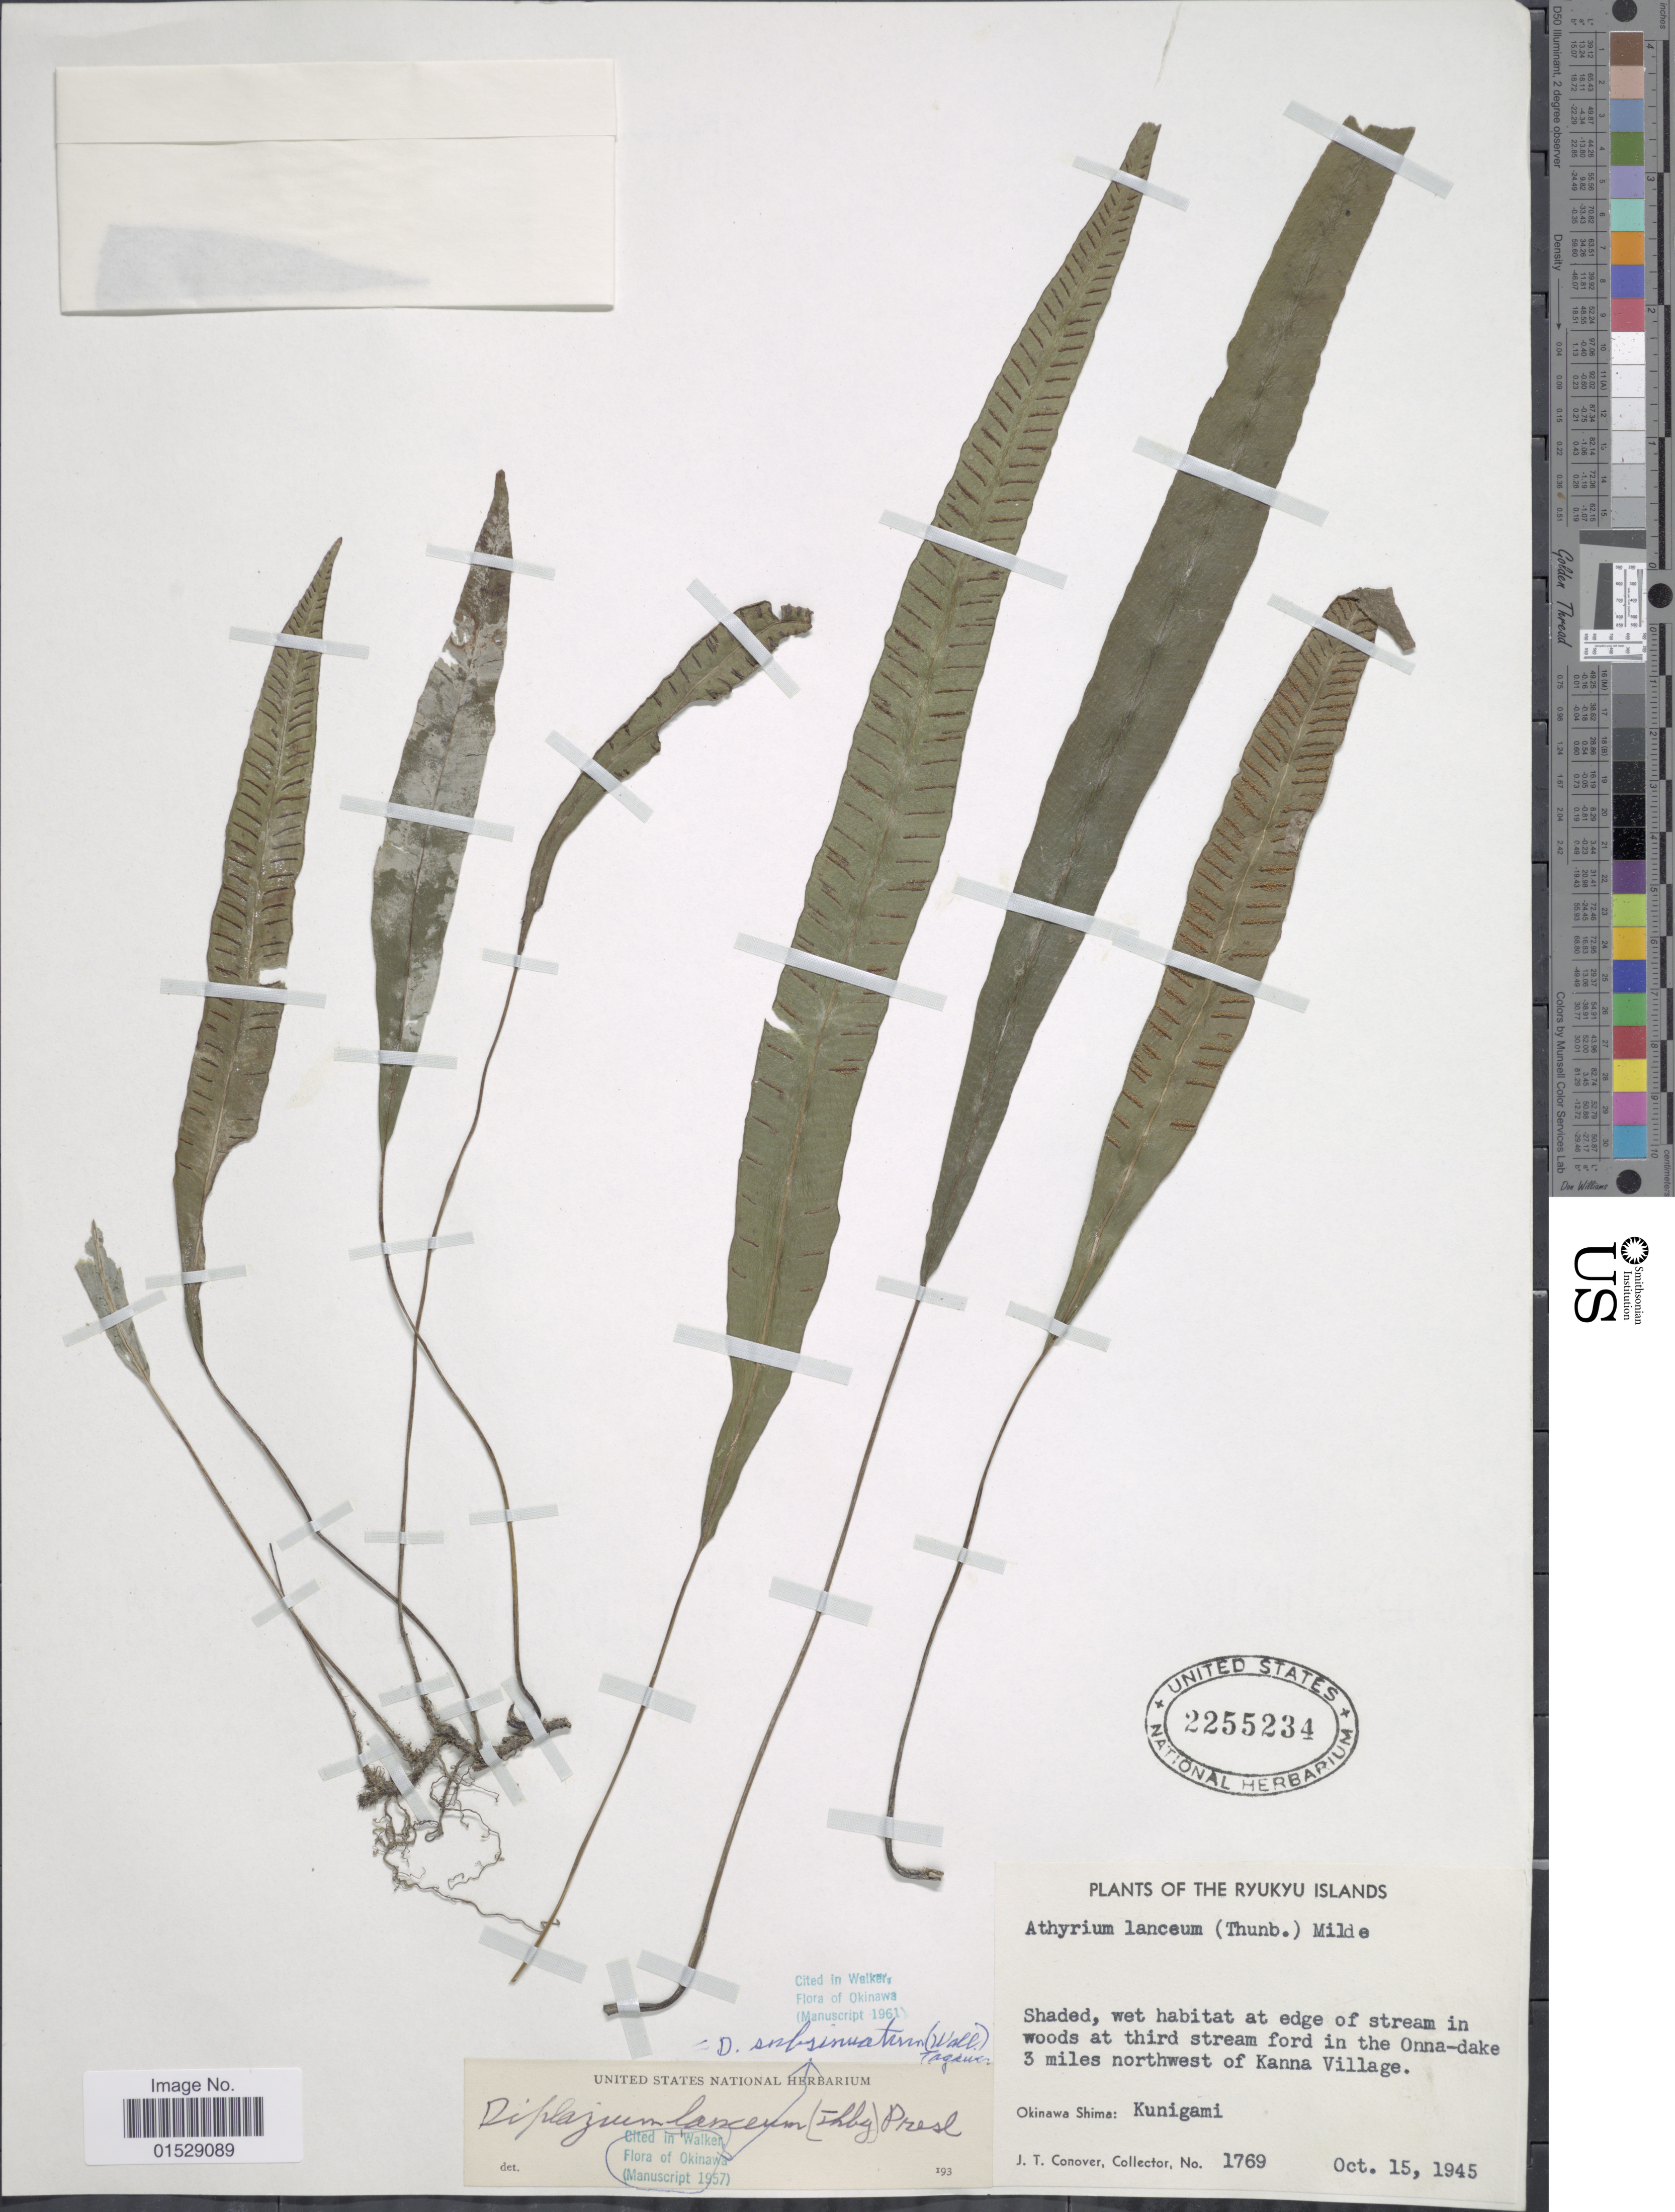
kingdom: Plantae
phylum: Tracheophyta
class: Polypodiopsida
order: Polypodiales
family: Athyriaceae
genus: Deparia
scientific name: Deparia lancea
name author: (Thunb.) Fraser-Jenk.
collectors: J. T. Conover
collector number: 1769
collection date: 1945-10-15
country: Japan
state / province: Okinawa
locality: Ryukyu Islands, third stream ford in the Onna-dake 3 miles northwest of Kanna Village, Okinawa Shima: Kunigami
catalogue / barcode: US 2255234